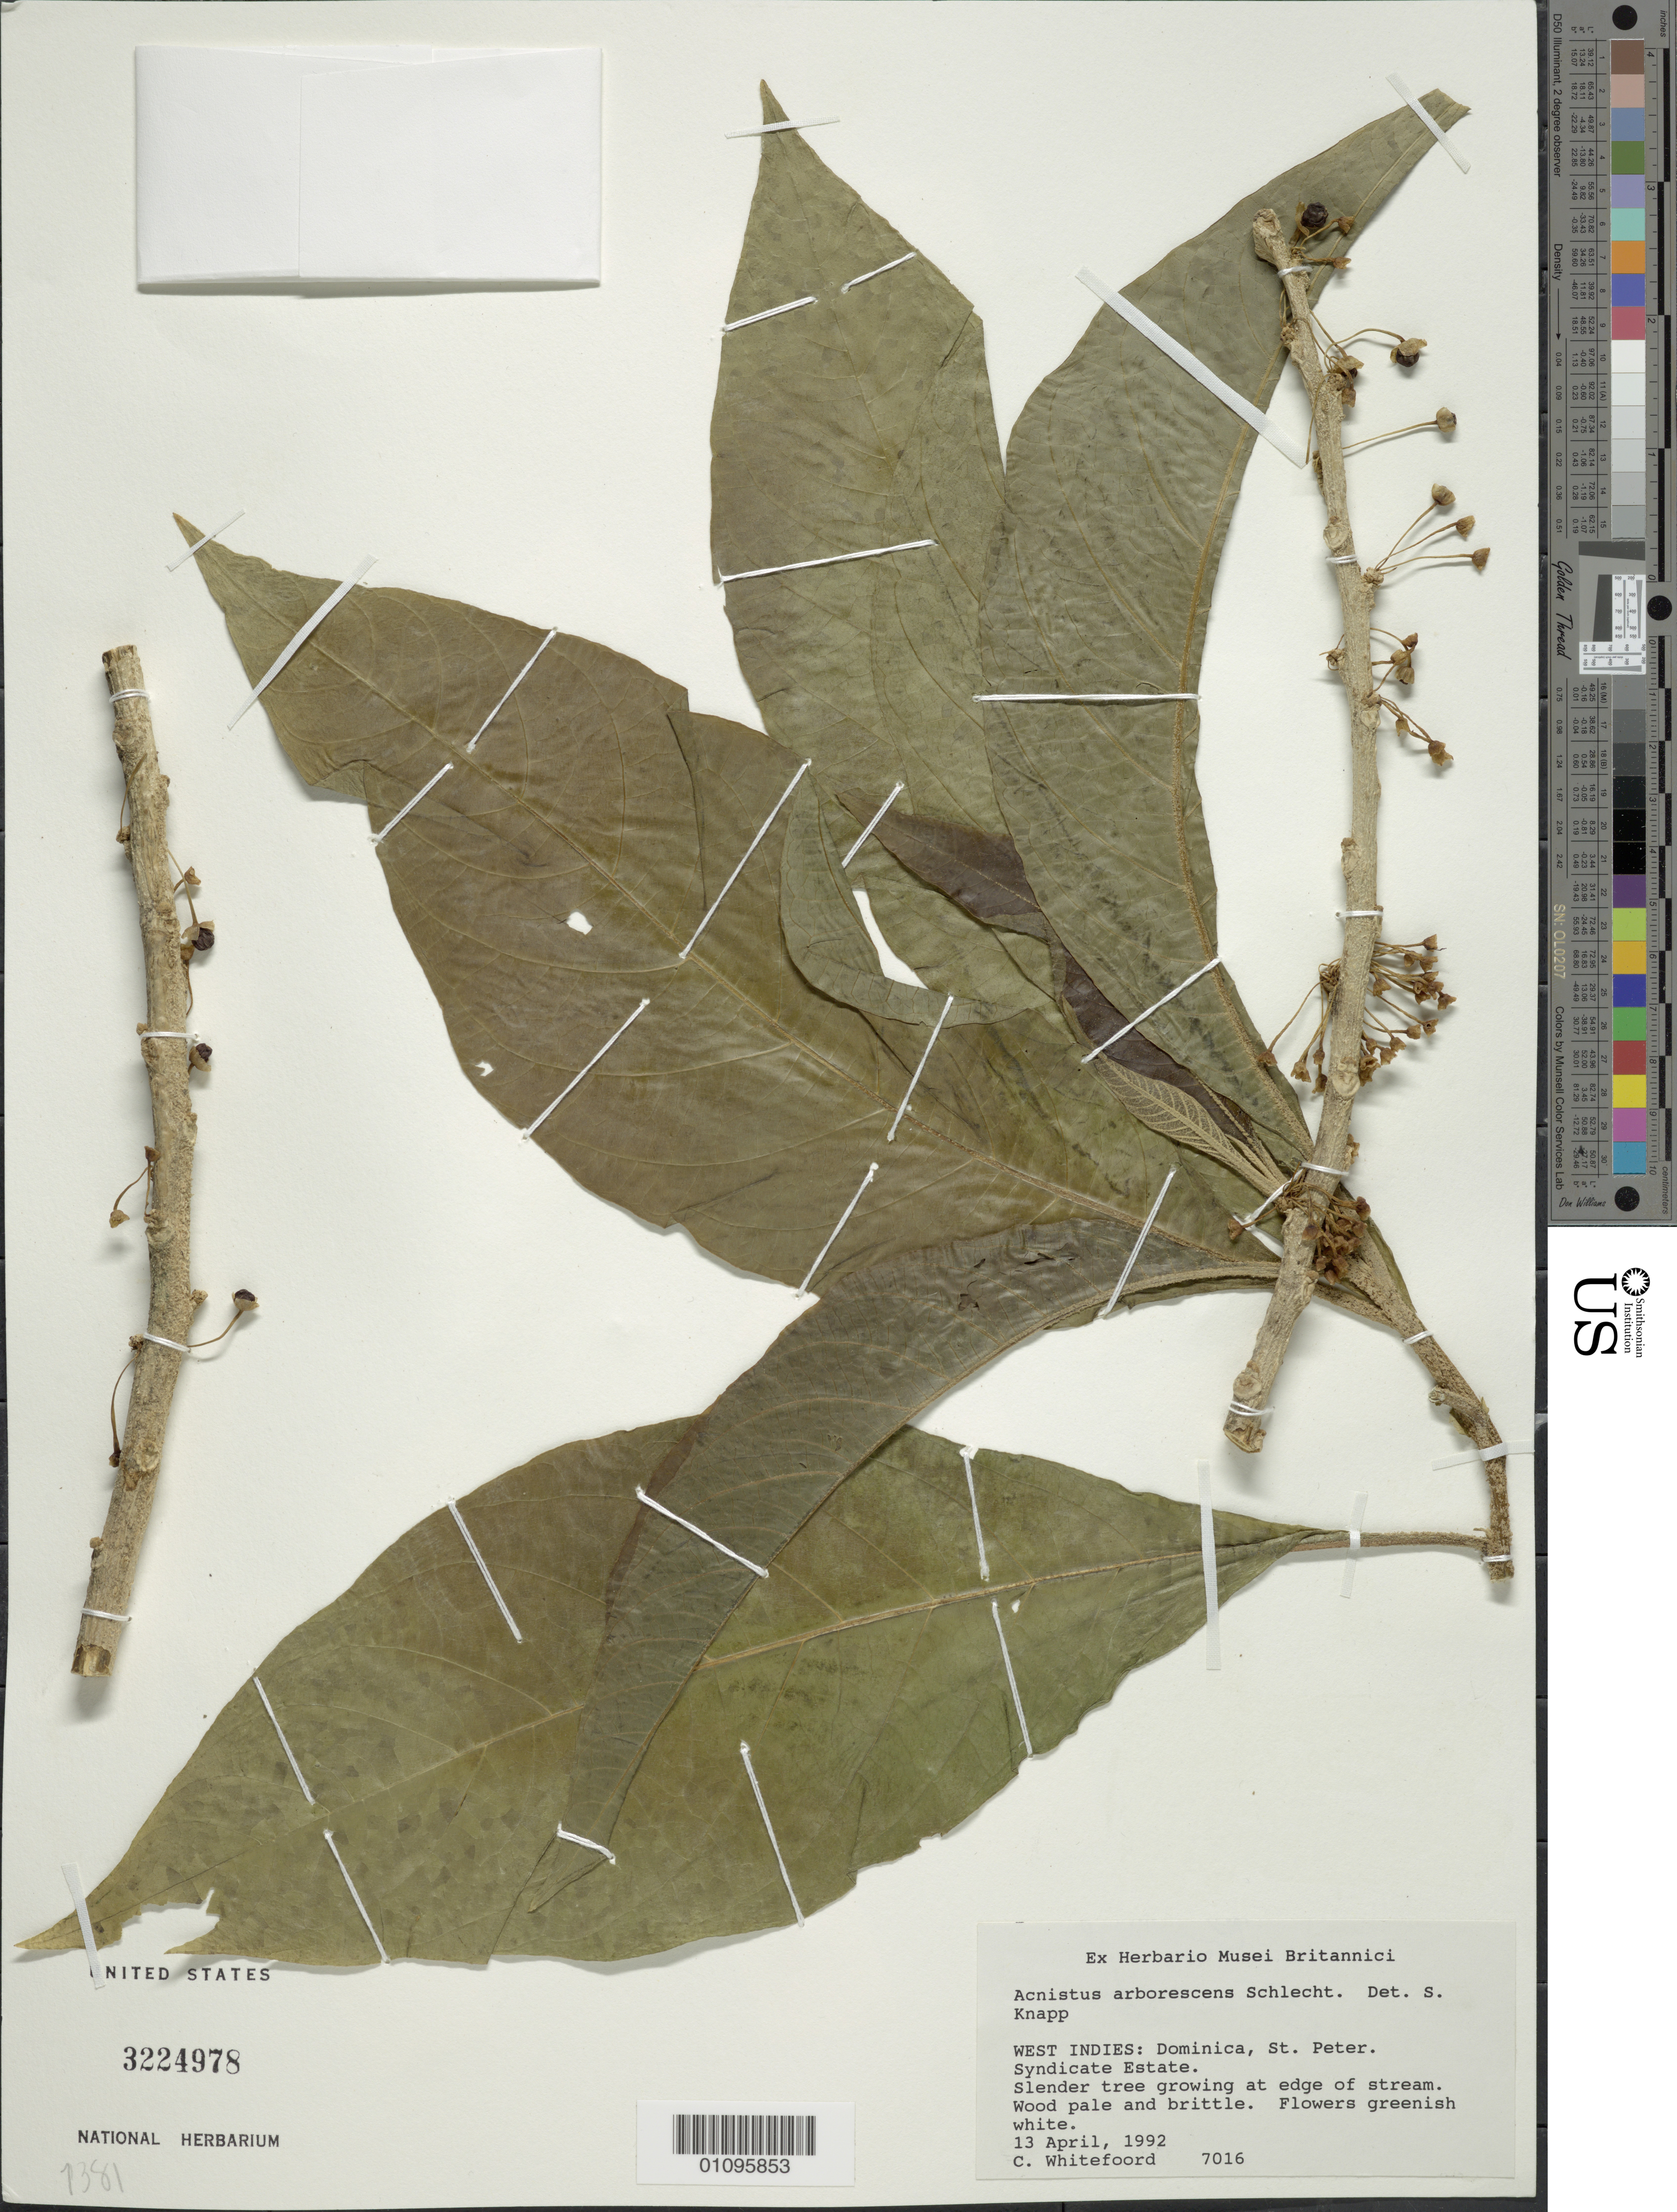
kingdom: Plantae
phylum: Tracheophyta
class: Magnoliopsida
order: Solanales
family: Solanaceae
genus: Acnistus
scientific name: Acnistus arborescens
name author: (L.) Schltdl.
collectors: C. Whitefoord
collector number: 7016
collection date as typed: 13 Apr 1992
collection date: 1992-04-13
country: Dominica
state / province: St. Peter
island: Dominica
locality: Syndicate Estate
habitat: Growing at edge of stream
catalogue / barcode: US 3224978